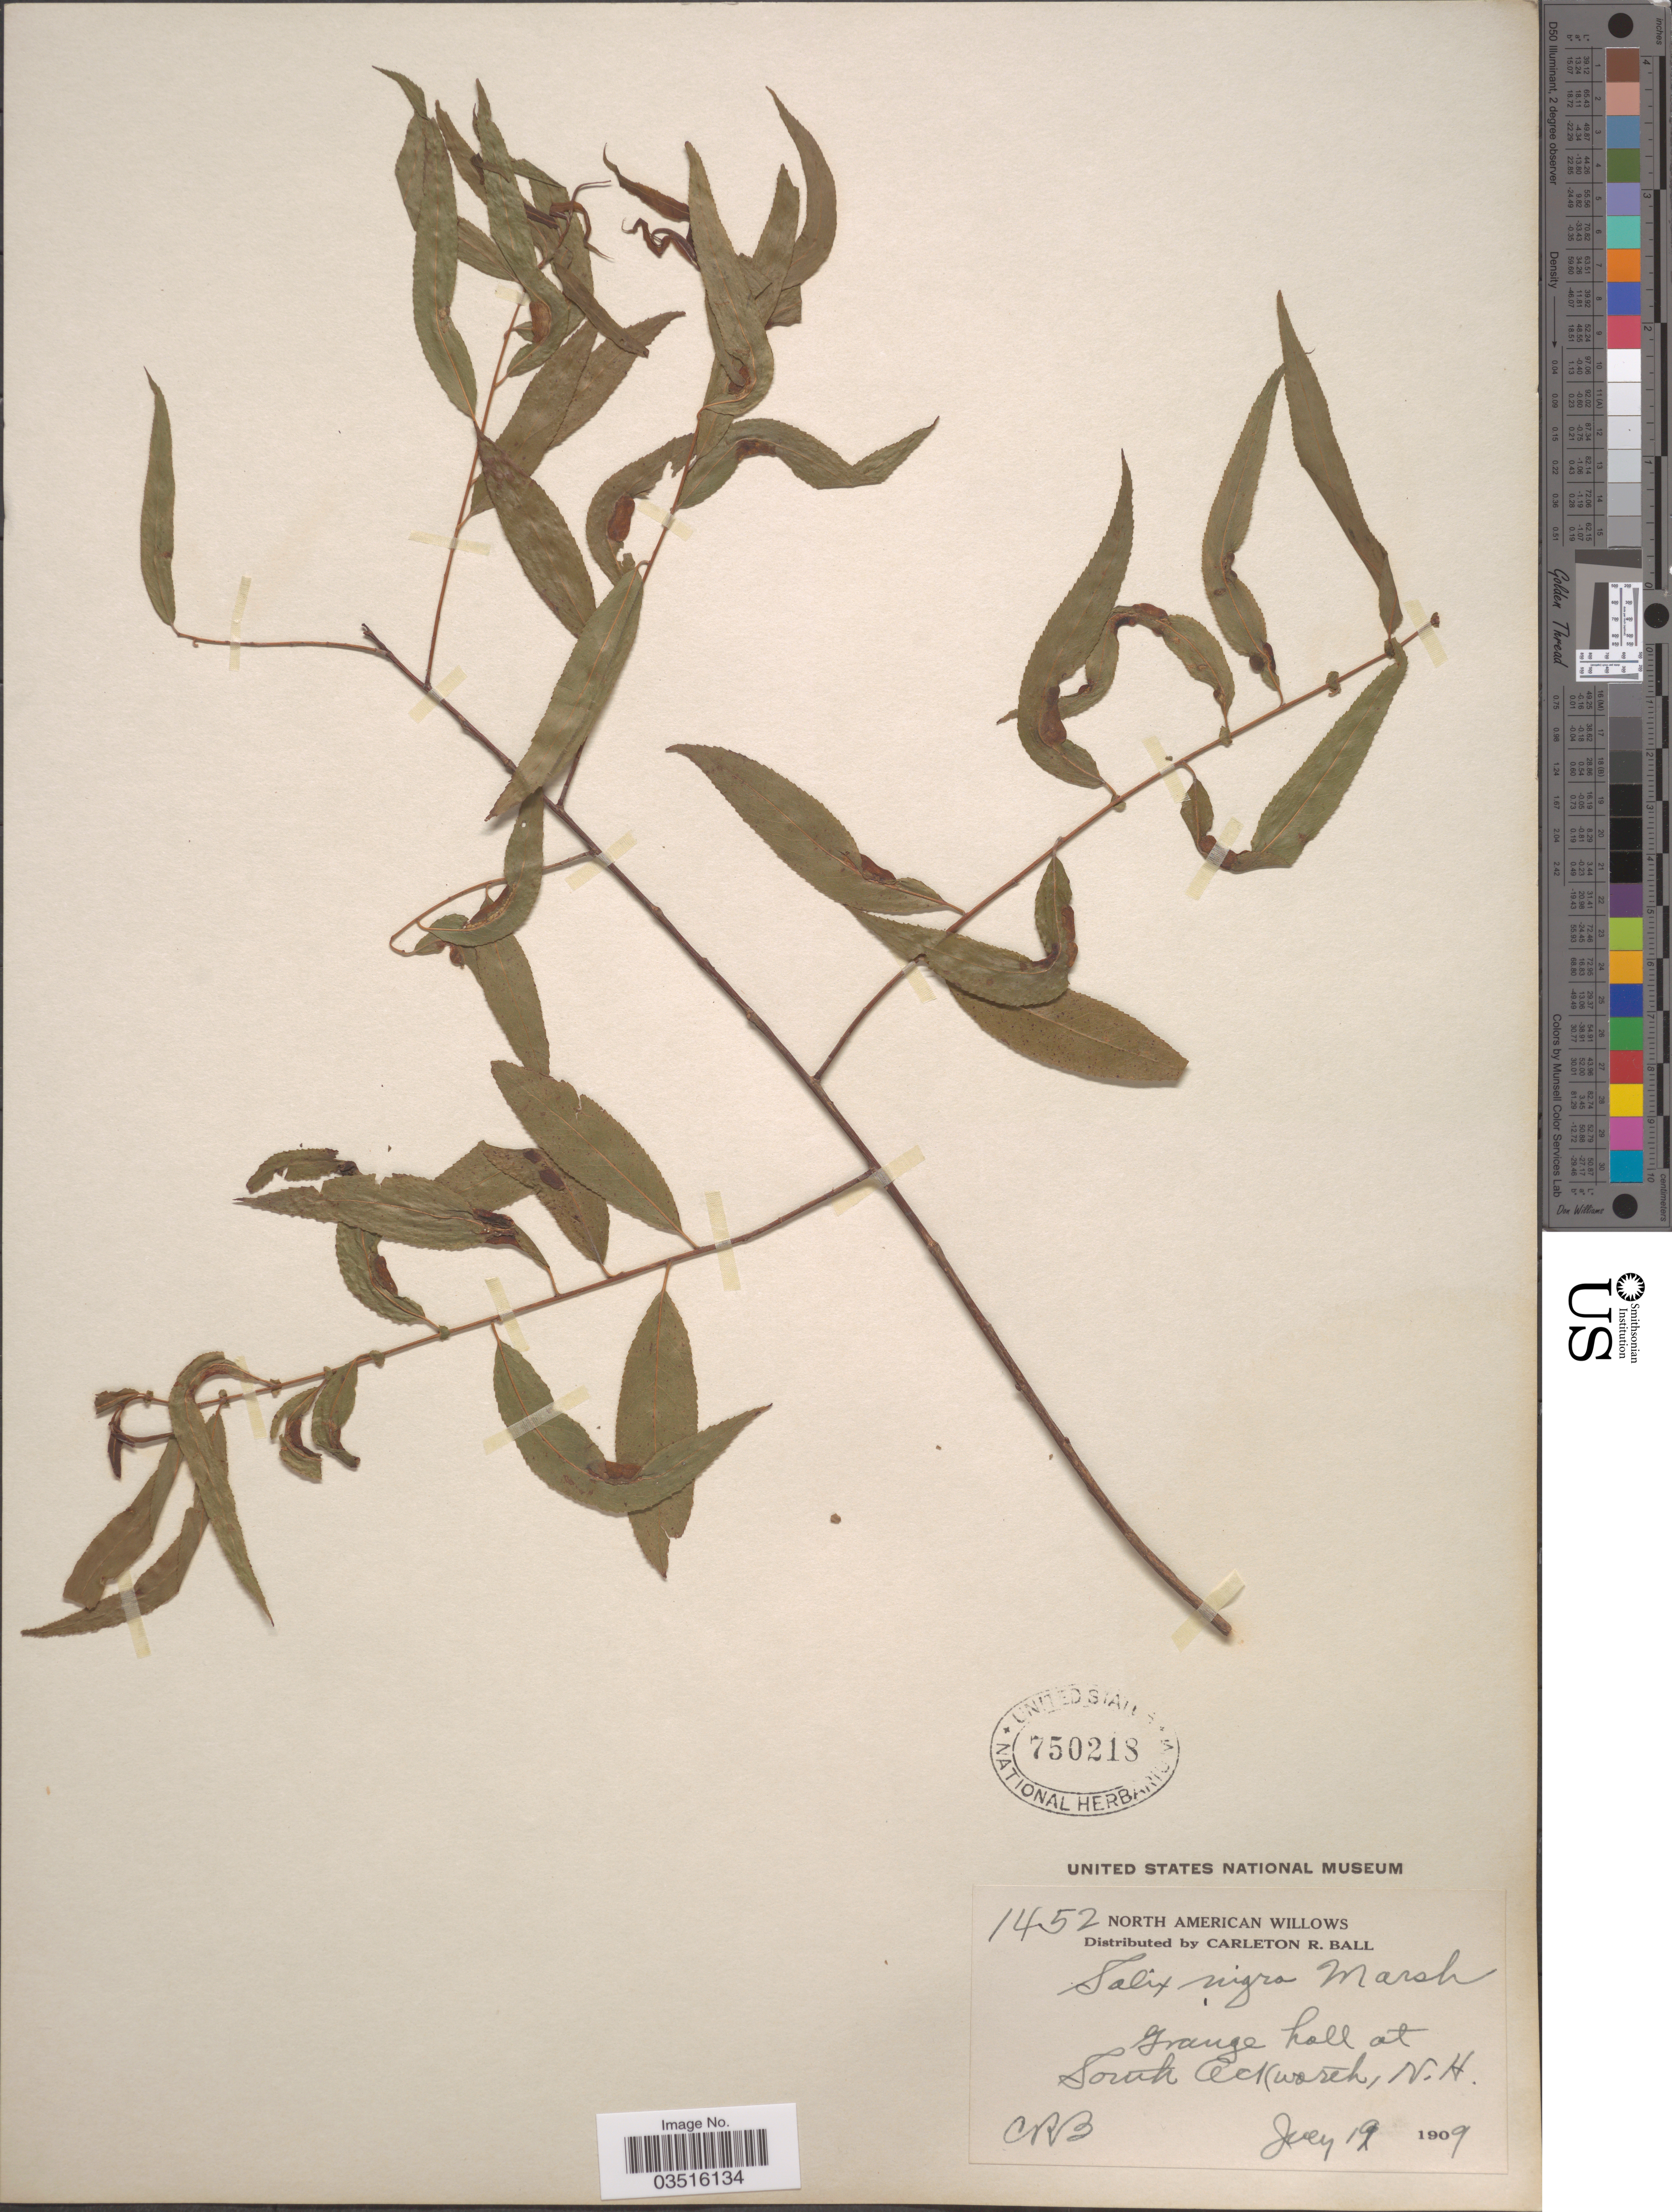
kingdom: Plantae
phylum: Tracheophyta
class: Magnoliopsida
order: Malpighiales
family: Salicaceae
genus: Salix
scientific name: Salix nigra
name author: Marshall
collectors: C. R. Ball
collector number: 1452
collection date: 1909-07-19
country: United States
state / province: New Hampshire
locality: South Ackworth, N.H.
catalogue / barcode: US 750218